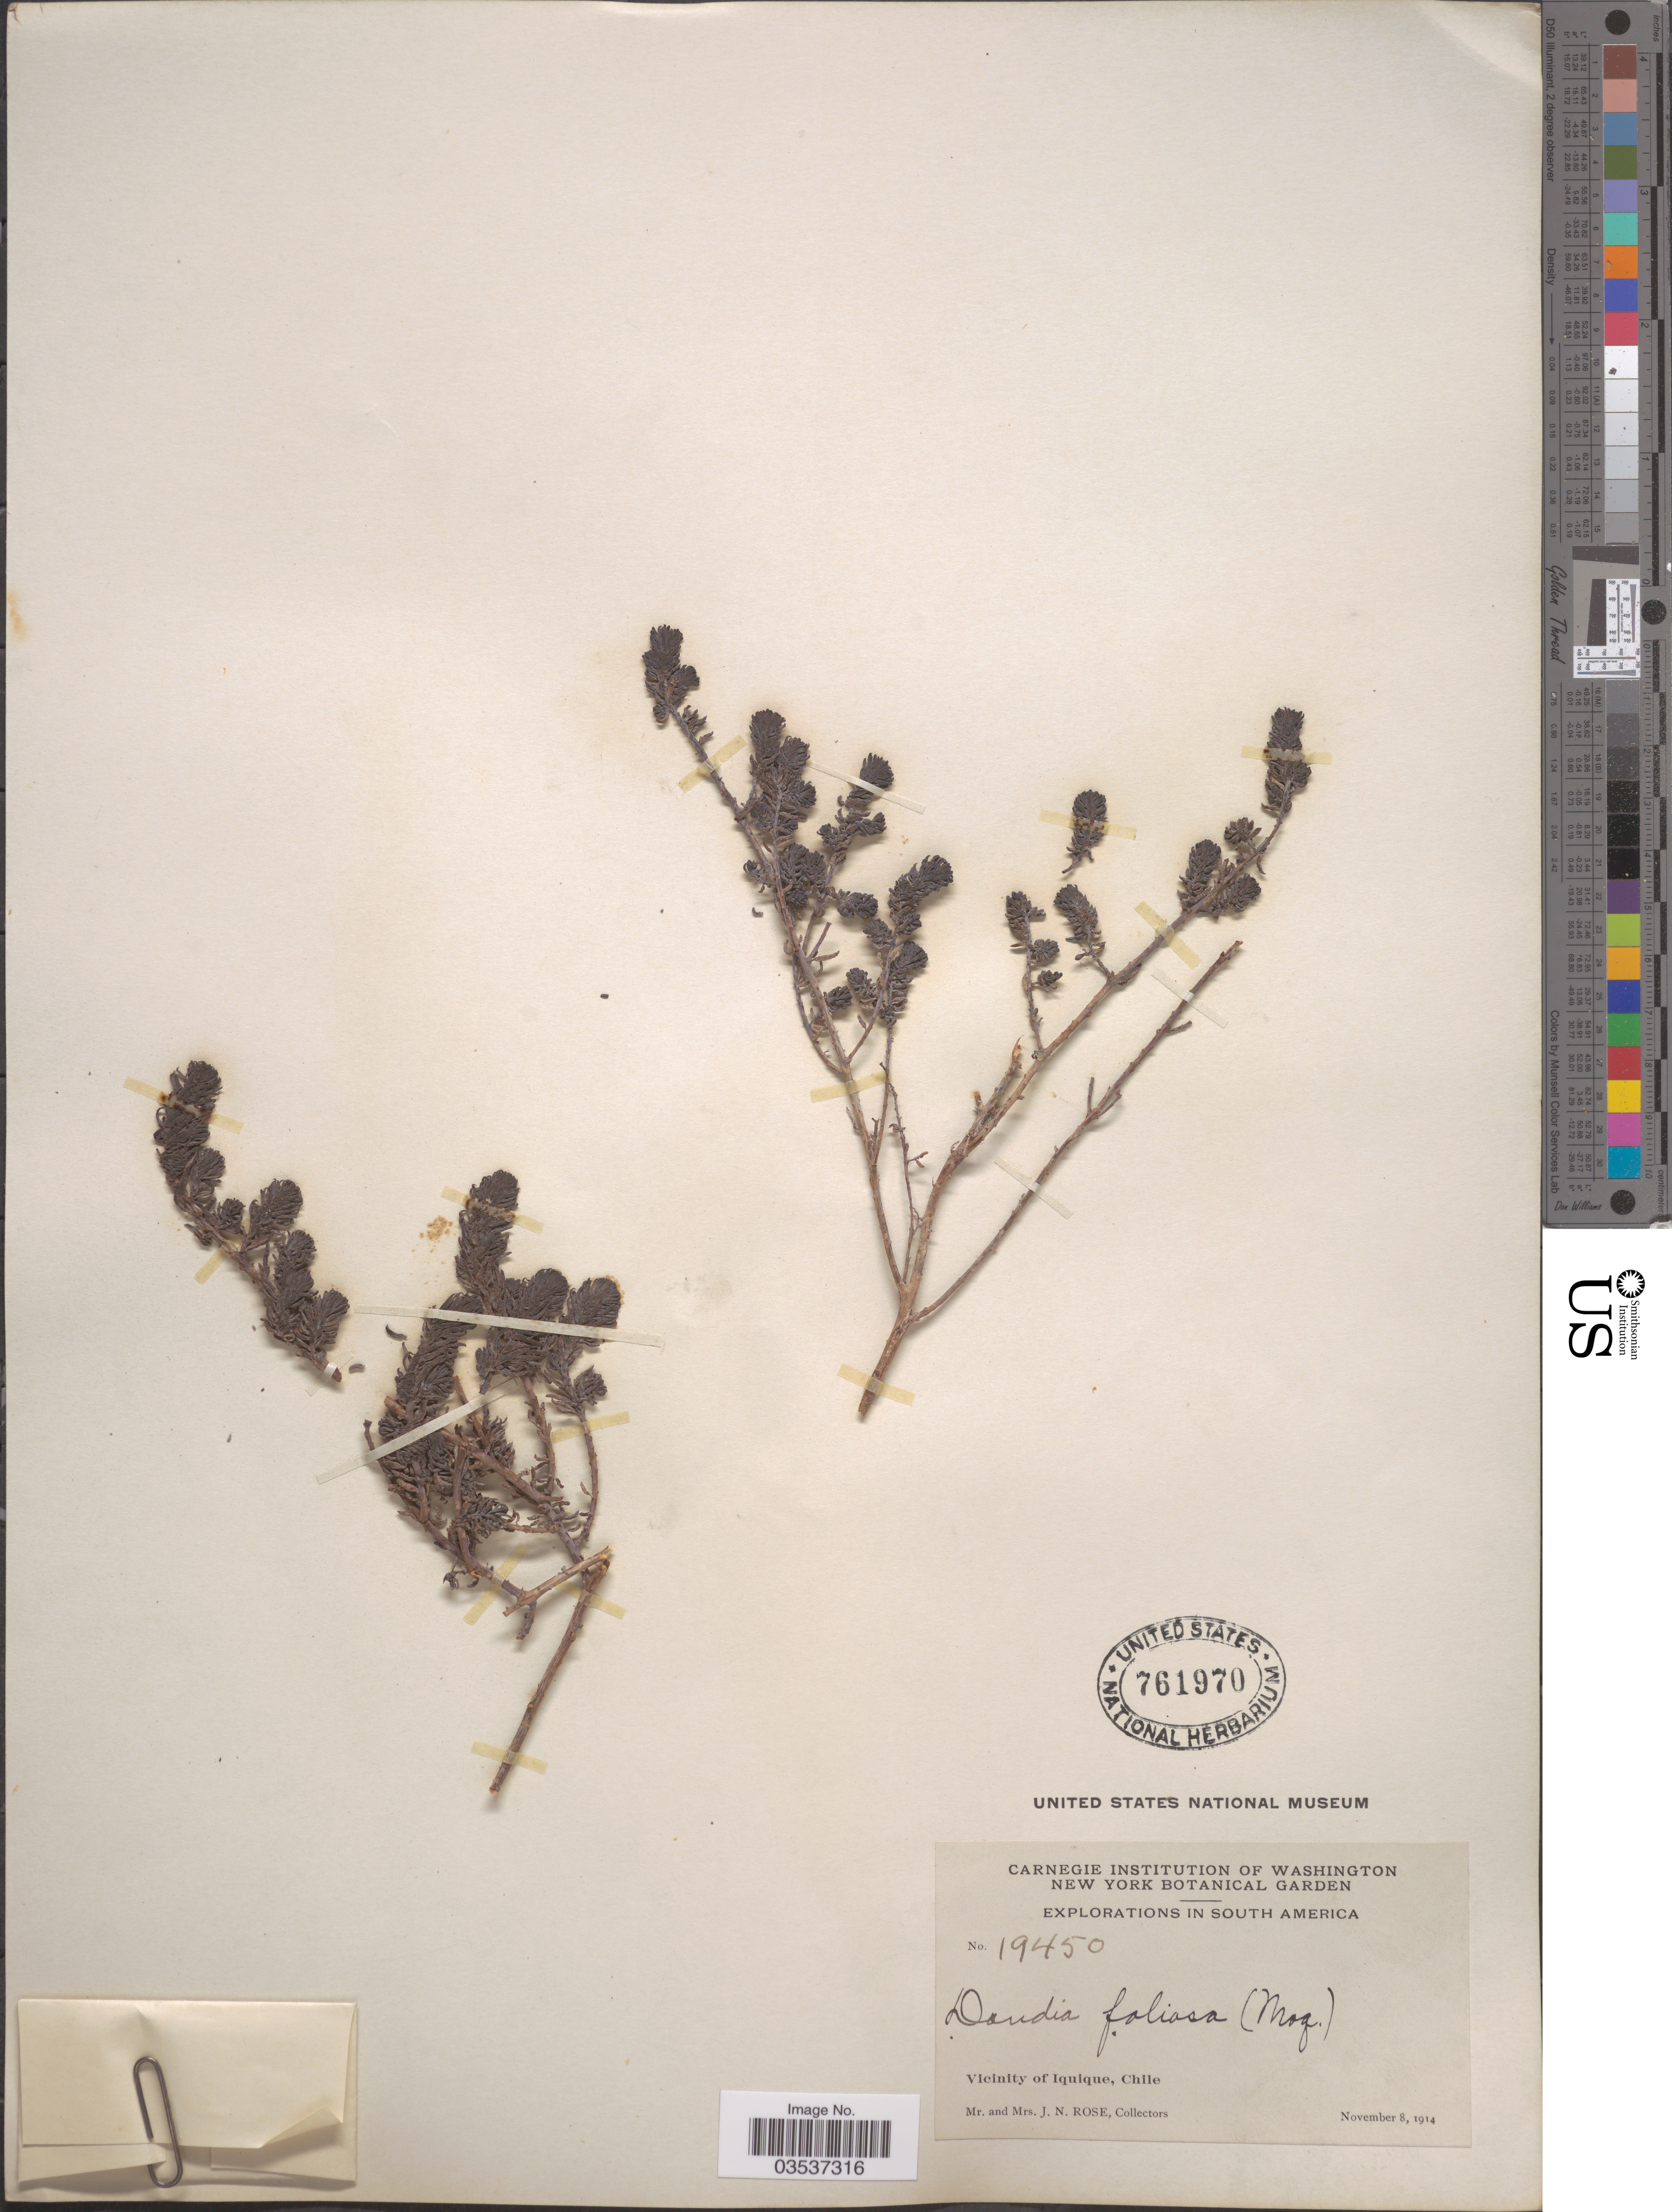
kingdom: Plantae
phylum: Tracheophyta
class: Magnoliopsida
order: Caryophyllales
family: Amaranthaceae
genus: Suaeda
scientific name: Suaeda foliosa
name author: Moq.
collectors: J. N. Rose & L. B. Rose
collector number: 19450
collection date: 1914-11-08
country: Chile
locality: Vicinity of Iquique.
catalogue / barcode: US 761970